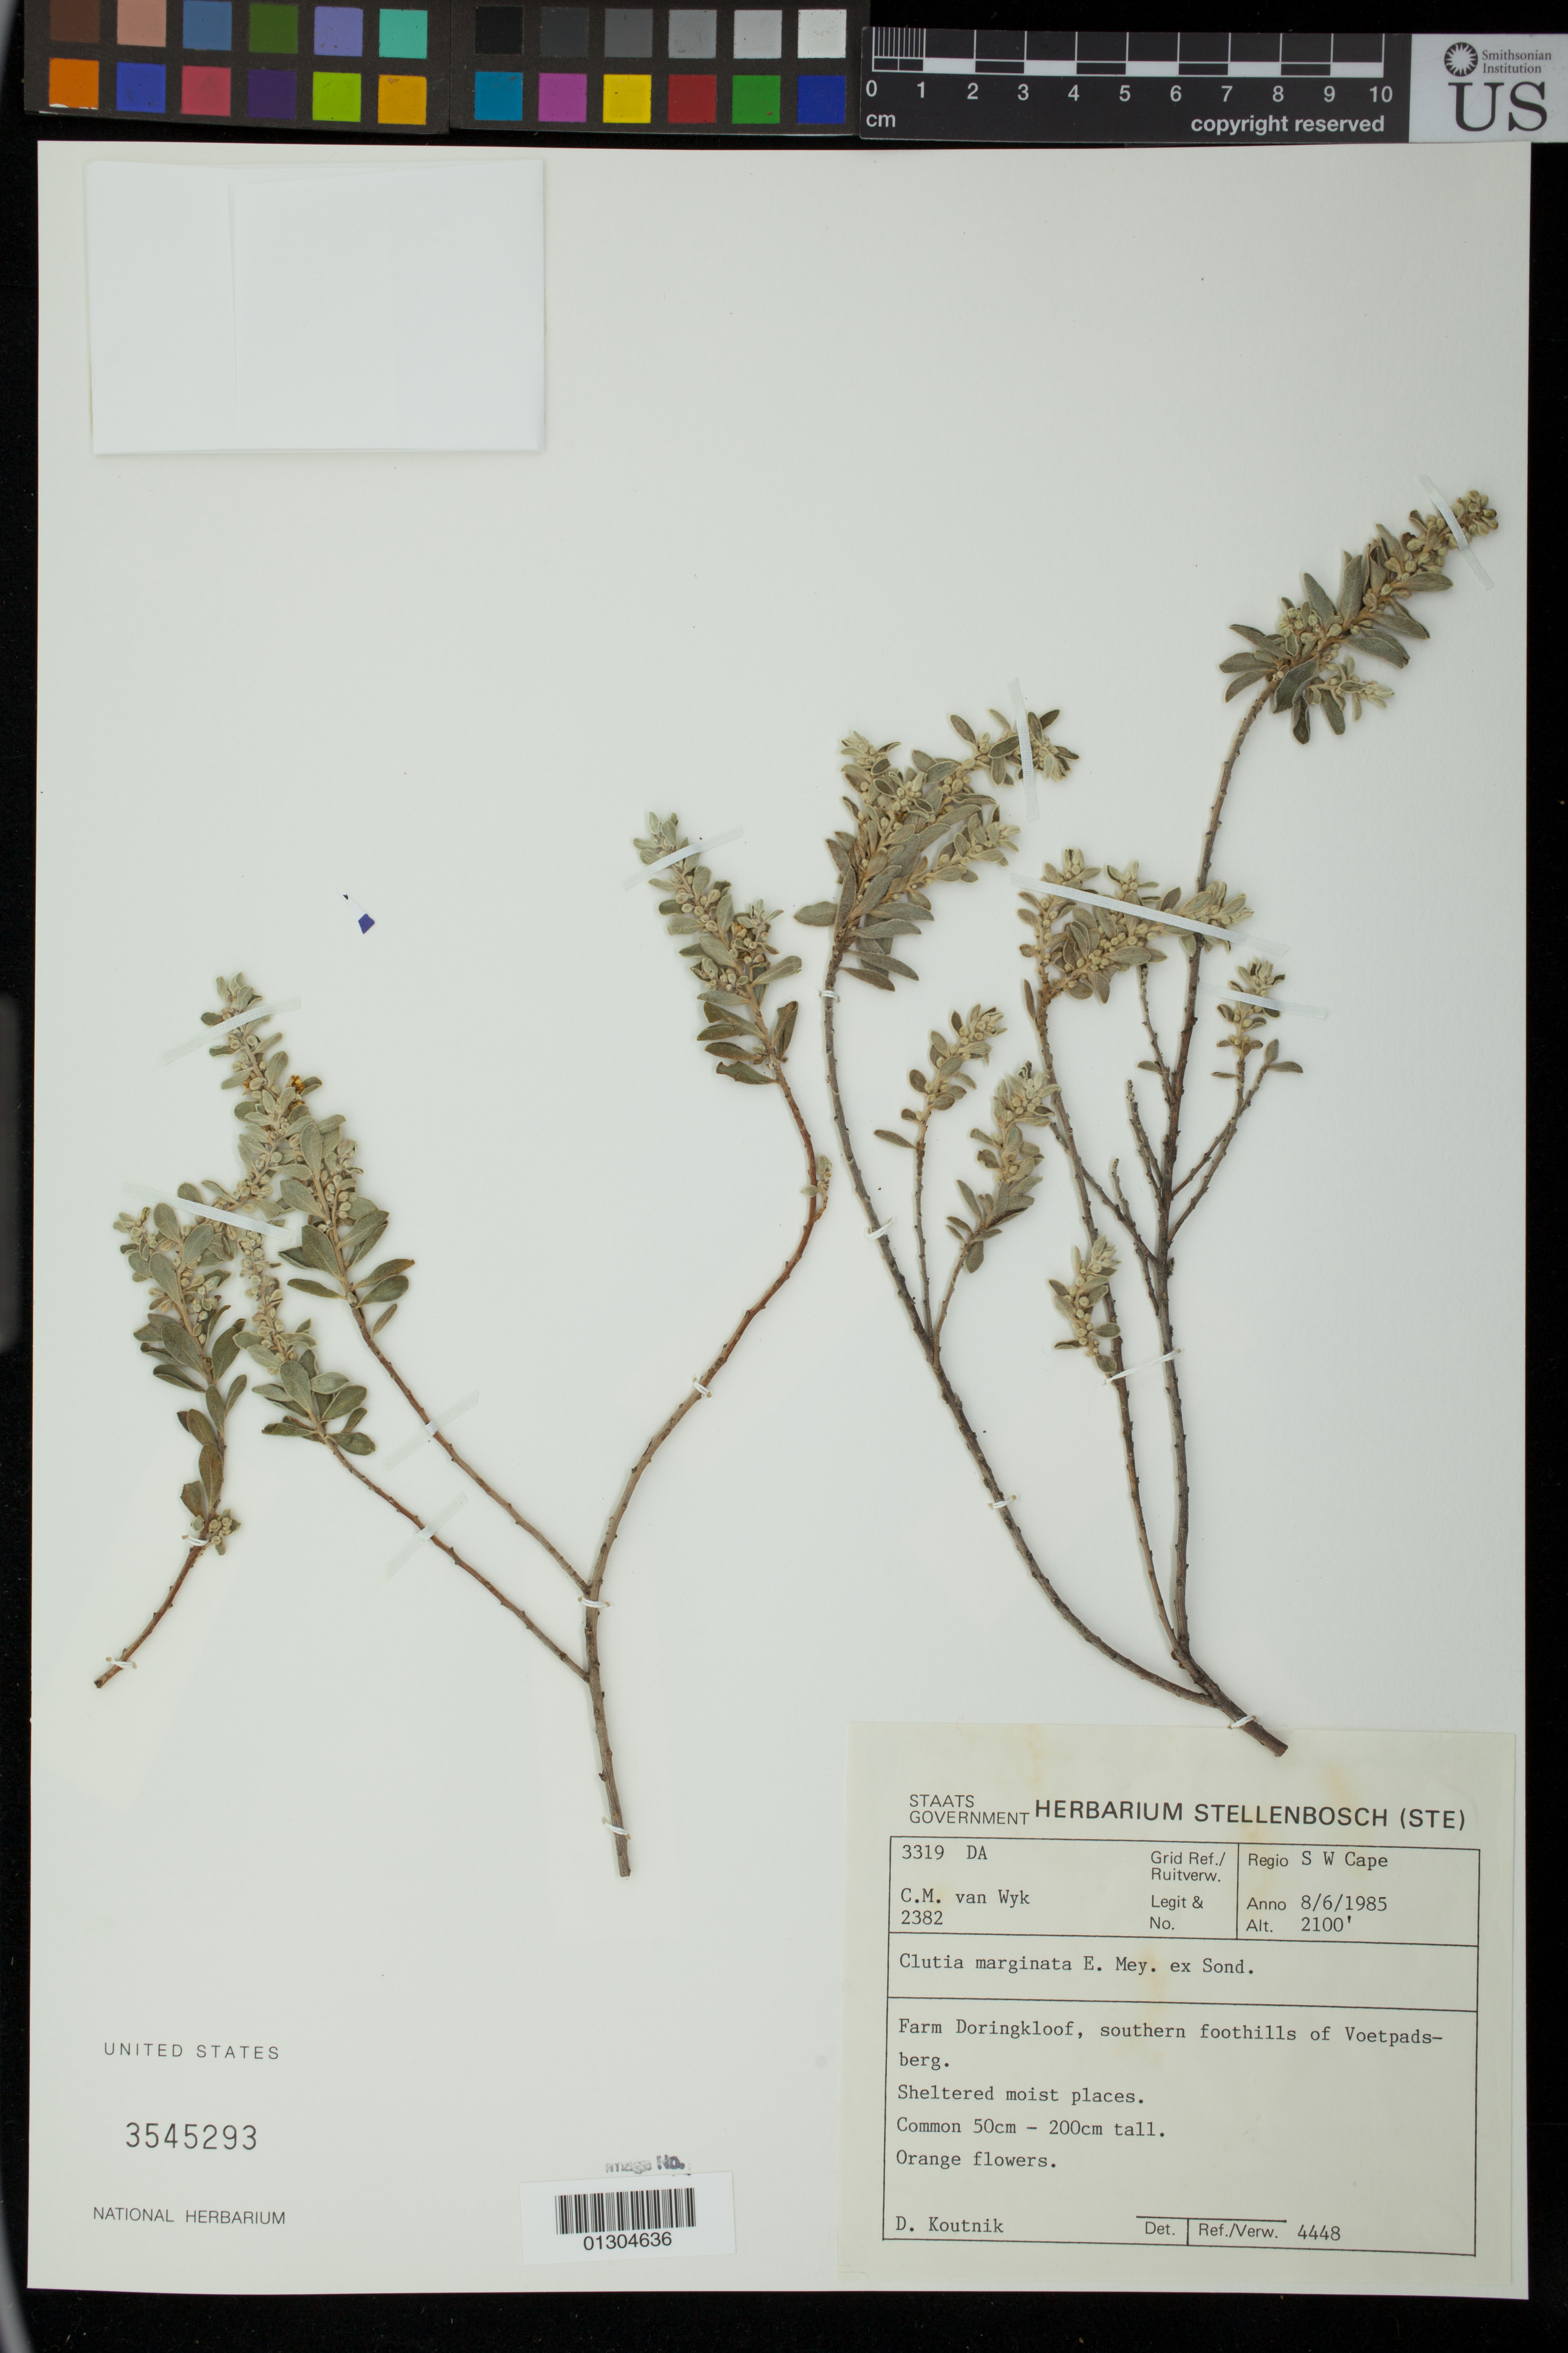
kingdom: Plantae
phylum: Tracheophyta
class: Magnoliopsida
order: Malpighiales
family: Peraceae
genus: Clutia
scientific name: Clutia marginata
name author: E. Mey. ex Sond.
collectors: C. Van Wyk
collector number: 2382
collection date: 1985-06-08 or 1985-08-06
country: South Africa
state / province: Eastern Cape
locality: Farm Doringkloff, southern foothills of Voetpadsberg.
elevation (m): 640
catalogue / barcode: US 3545293